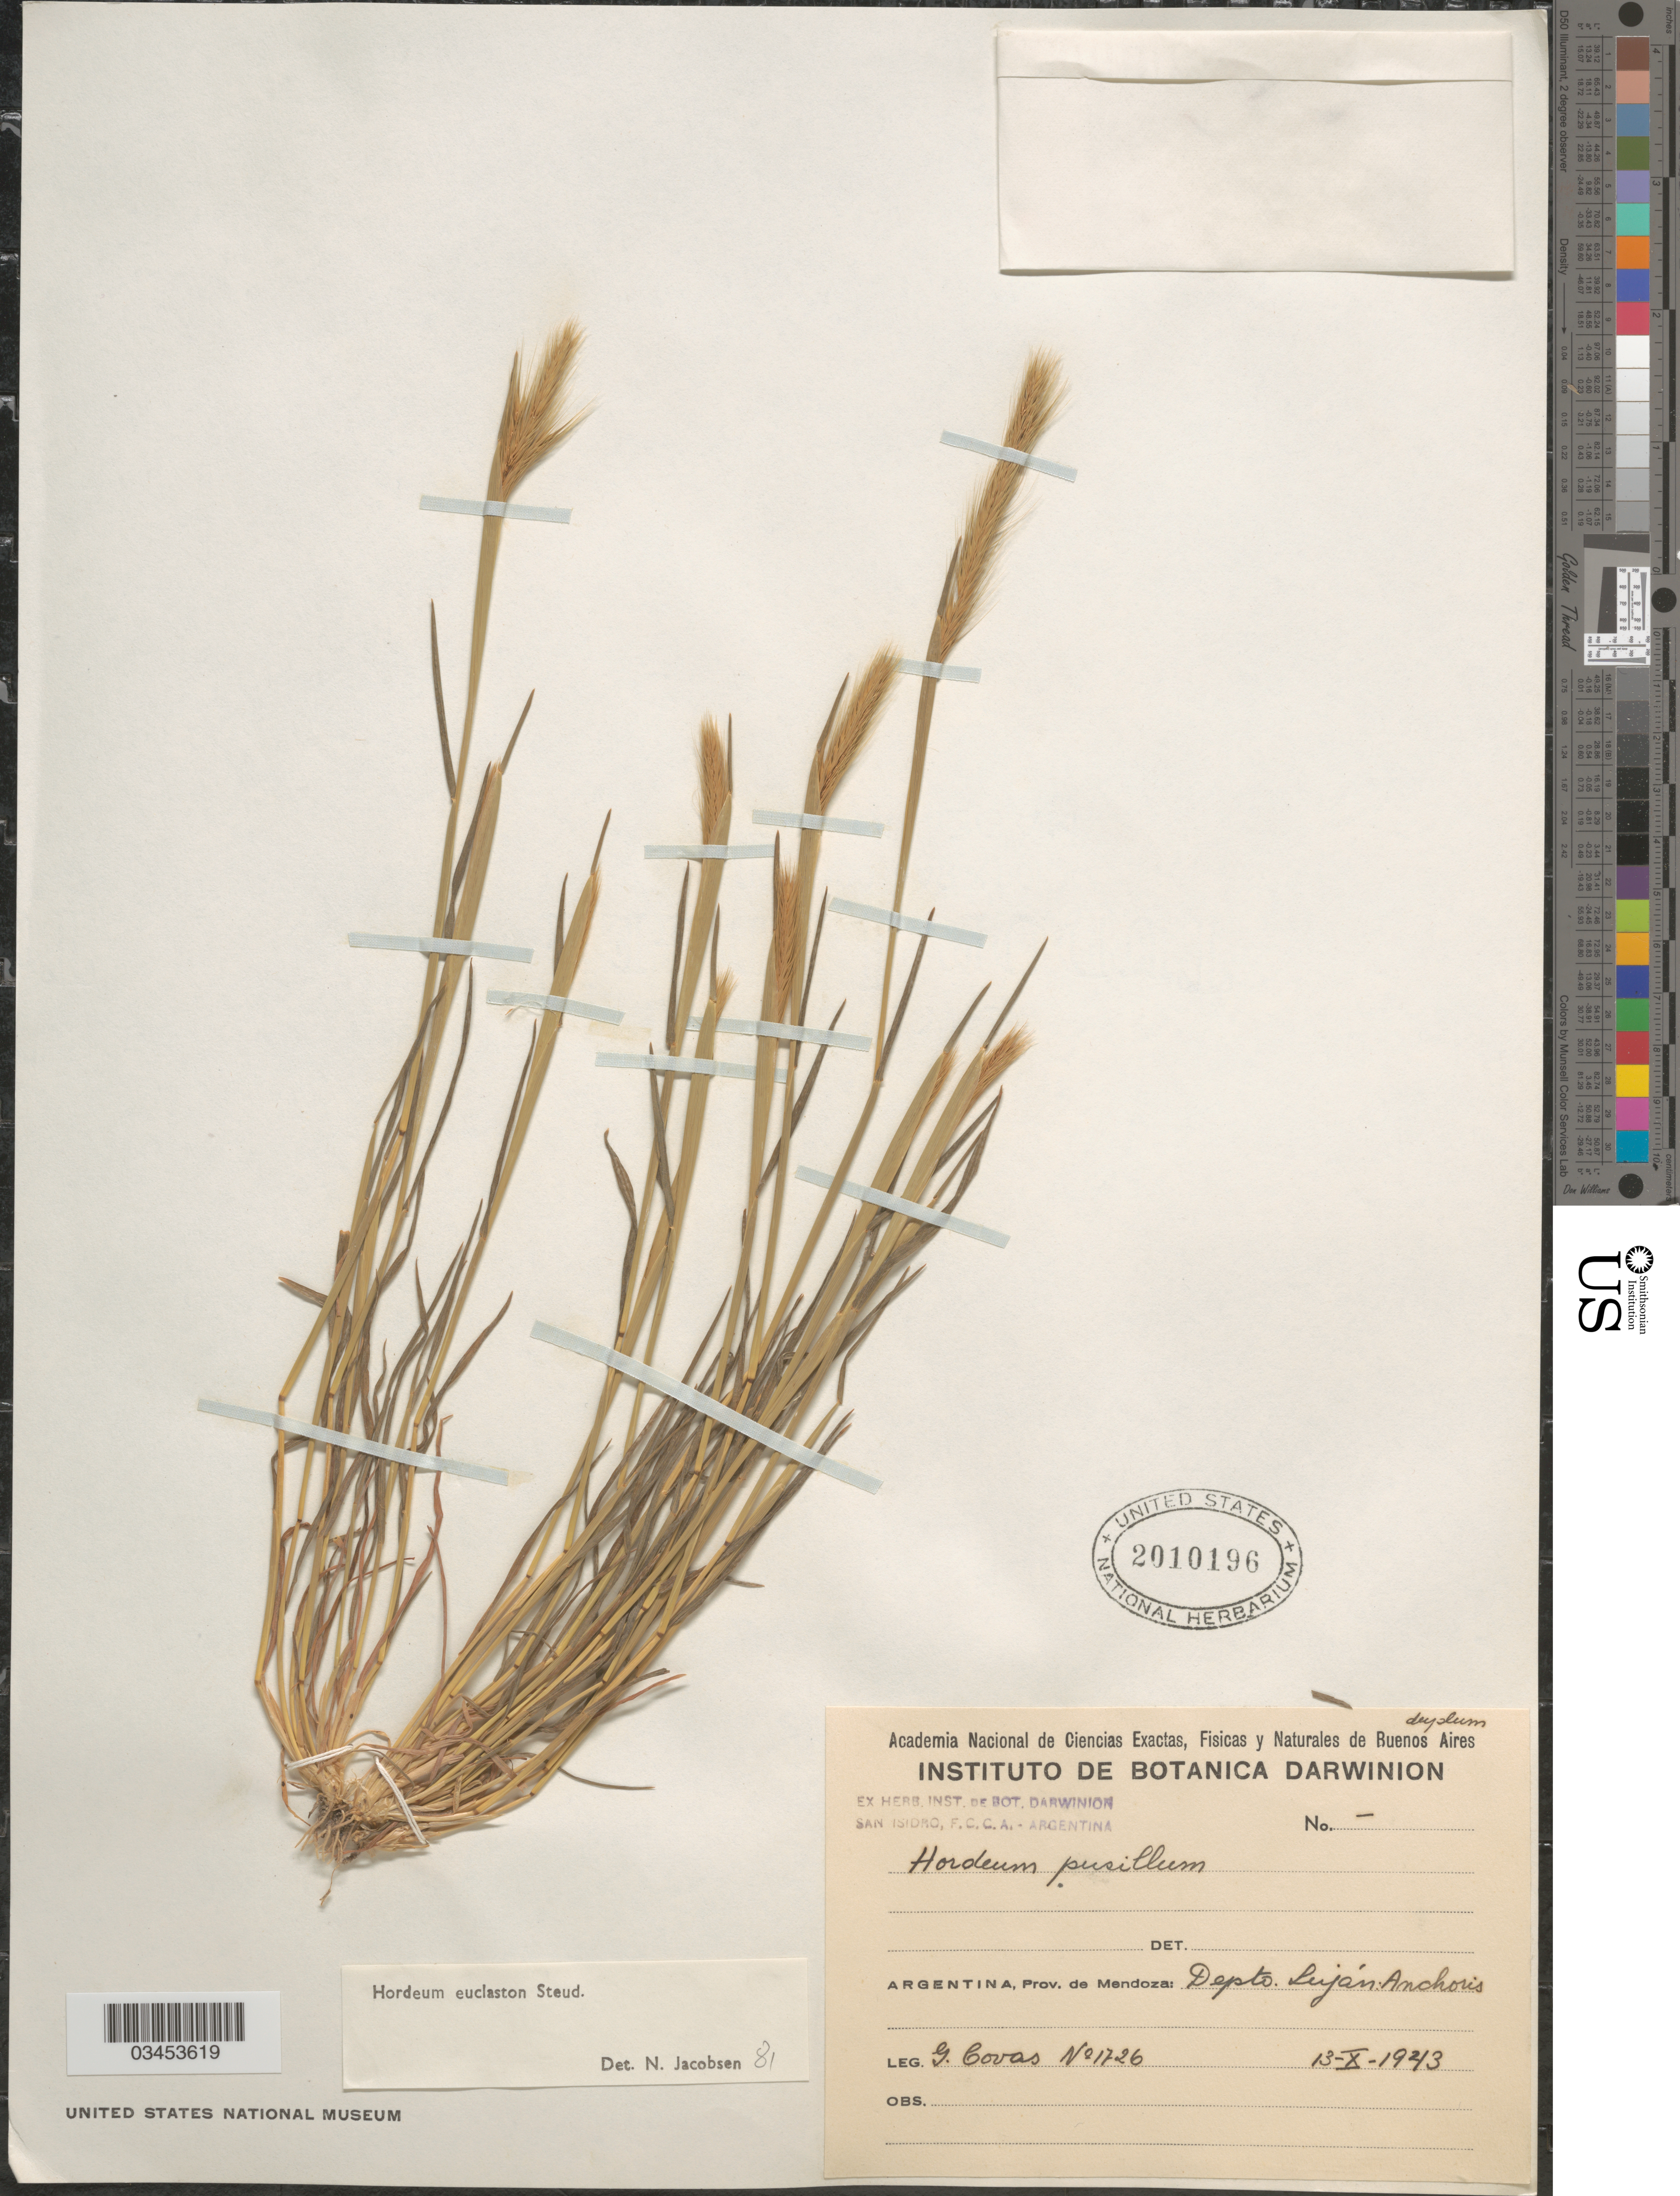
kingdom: Plantae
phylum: Tracheophyta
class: Liliopsida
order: Poales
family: Poaceae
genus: Hordeum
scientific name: Hordeum euclaston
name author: Steud.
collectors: G. Covas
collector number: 1726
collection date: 1943-10-13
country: Argentina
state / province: Mendoza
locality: Depto. Luján:Anchoris.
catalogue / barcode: US 2010196